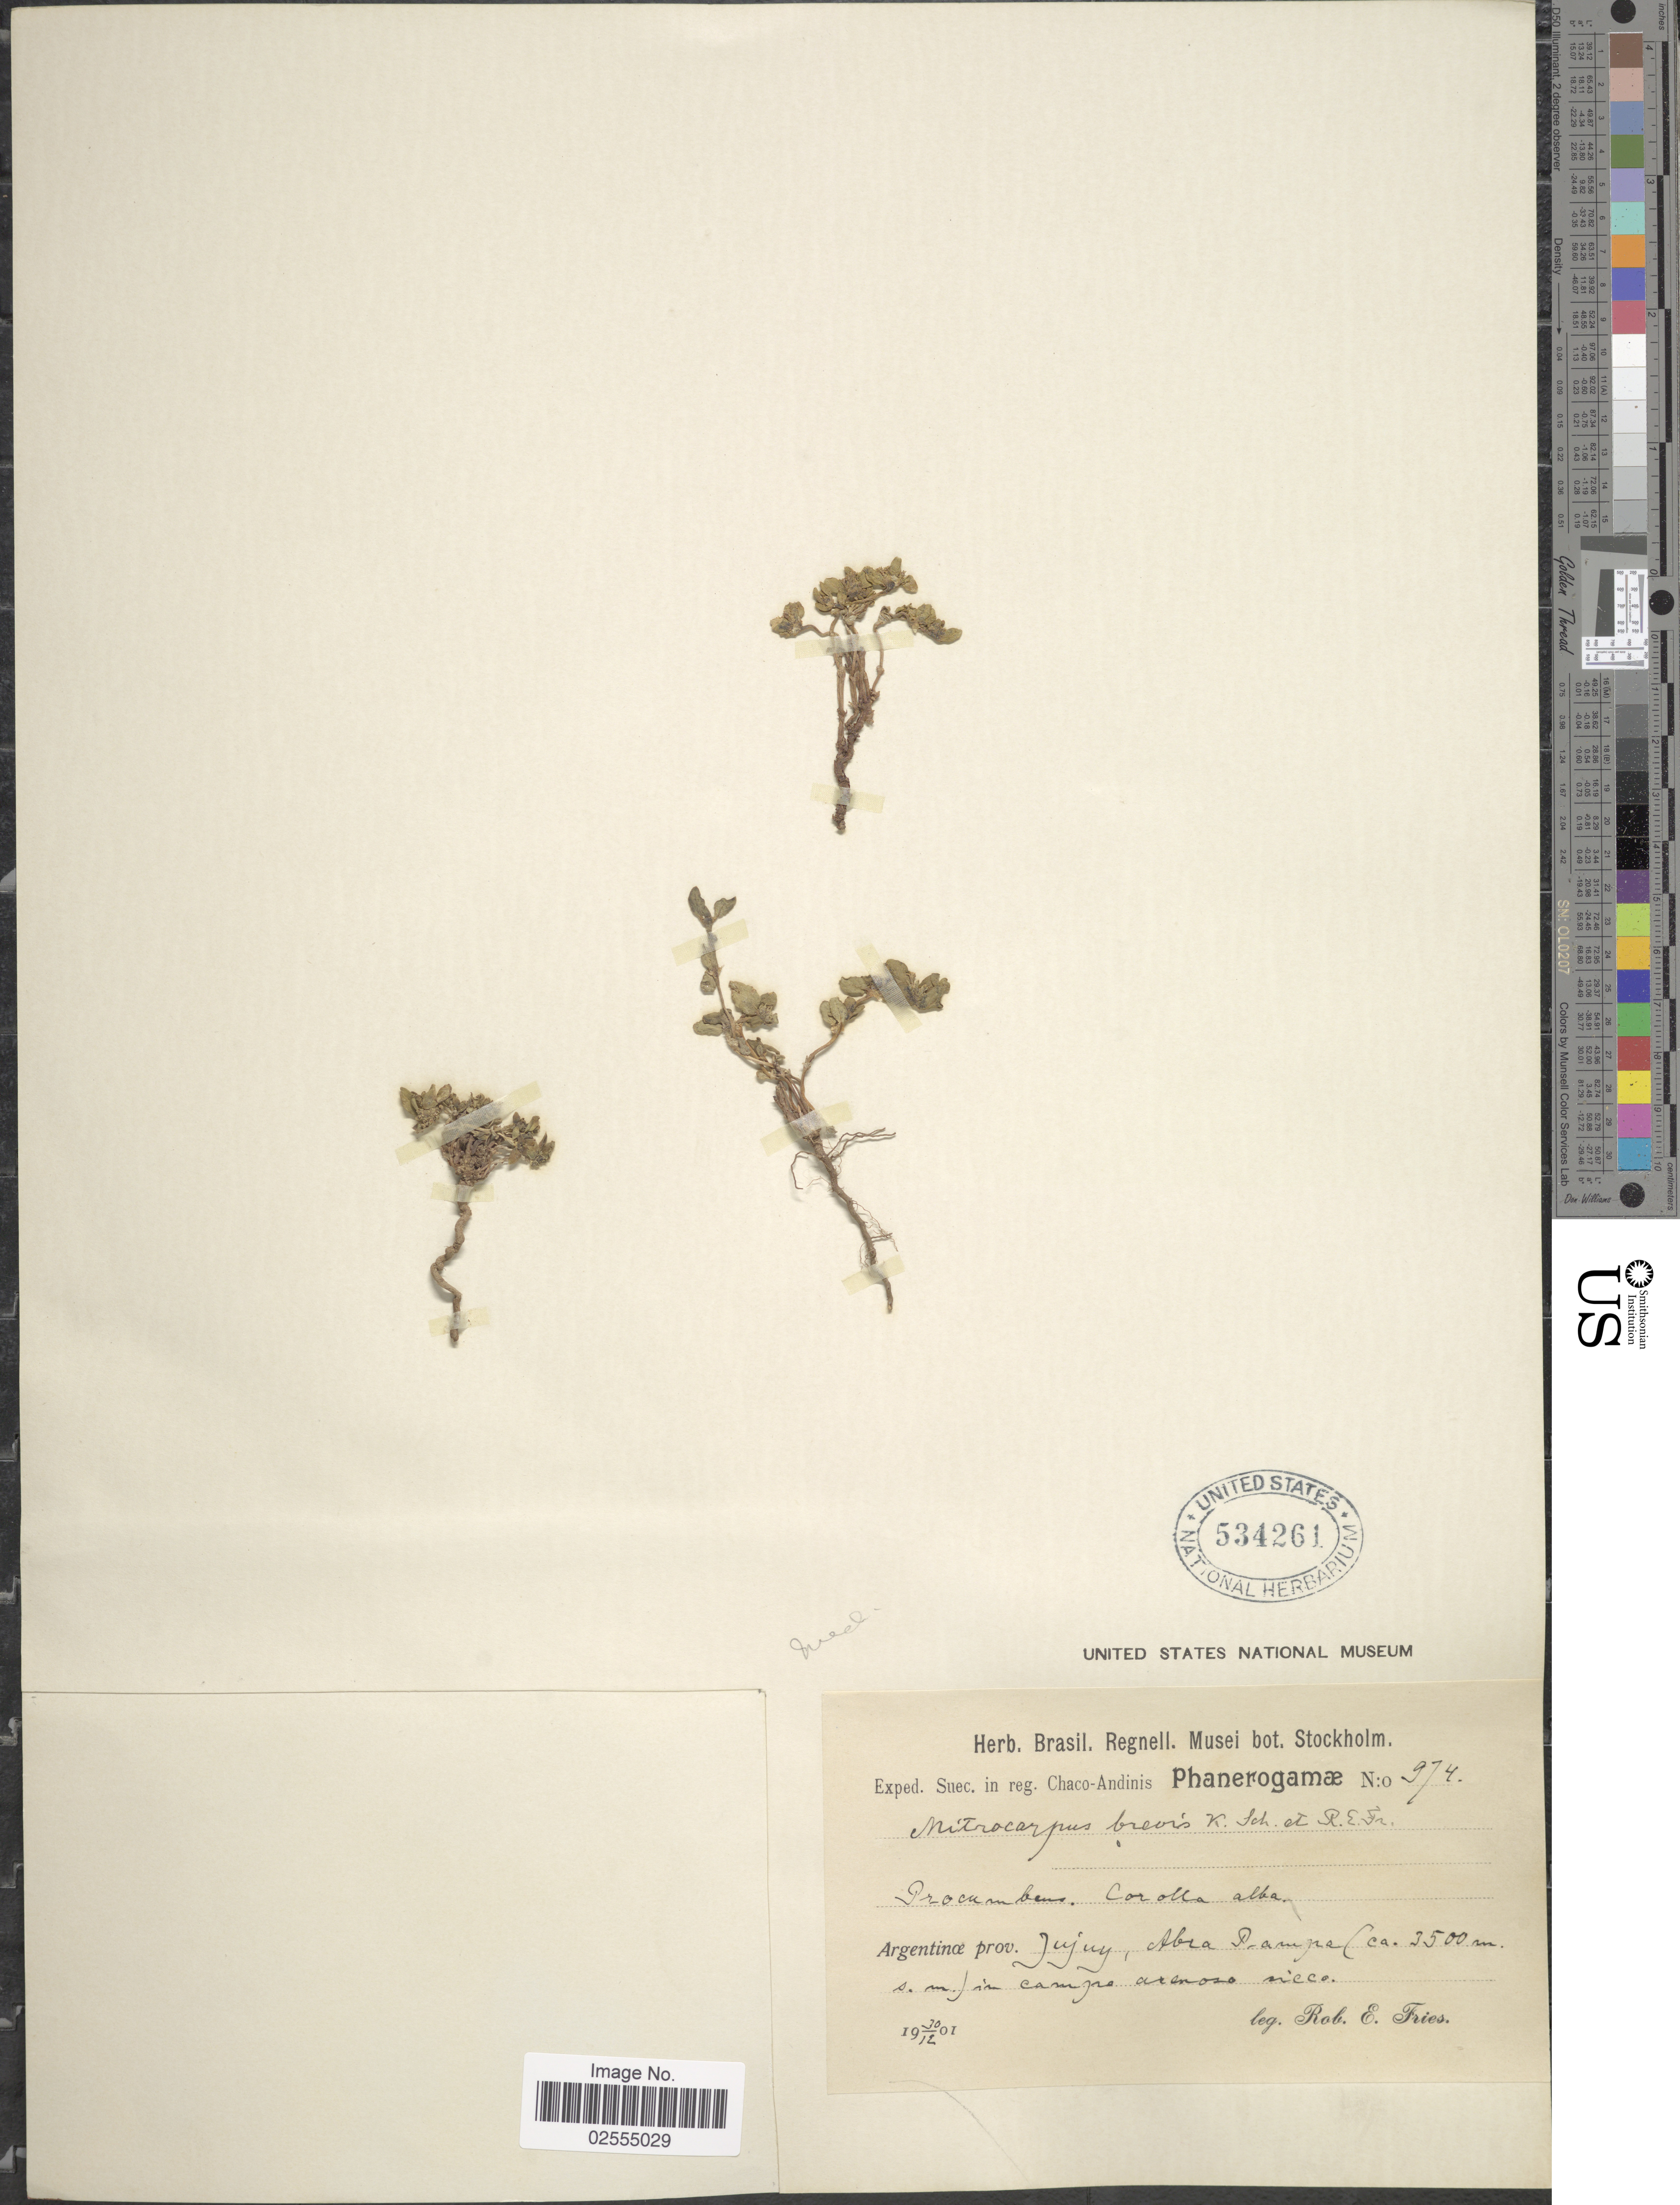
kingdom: Plantae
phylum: Tracheophyta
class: Magnoliopsida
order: Gentianales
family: Rubiaceae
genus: Mitracarpus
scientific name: Mitracarpus brevis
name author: K. Schum. & R.E. Fr.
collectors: R. E. Fries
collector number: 974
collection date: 1901-12-30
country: Argentina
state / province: Jujuy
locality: Abra Pampa. Suec. in reg. Chaco-Andinis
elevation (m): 3500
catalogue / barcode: US 534261